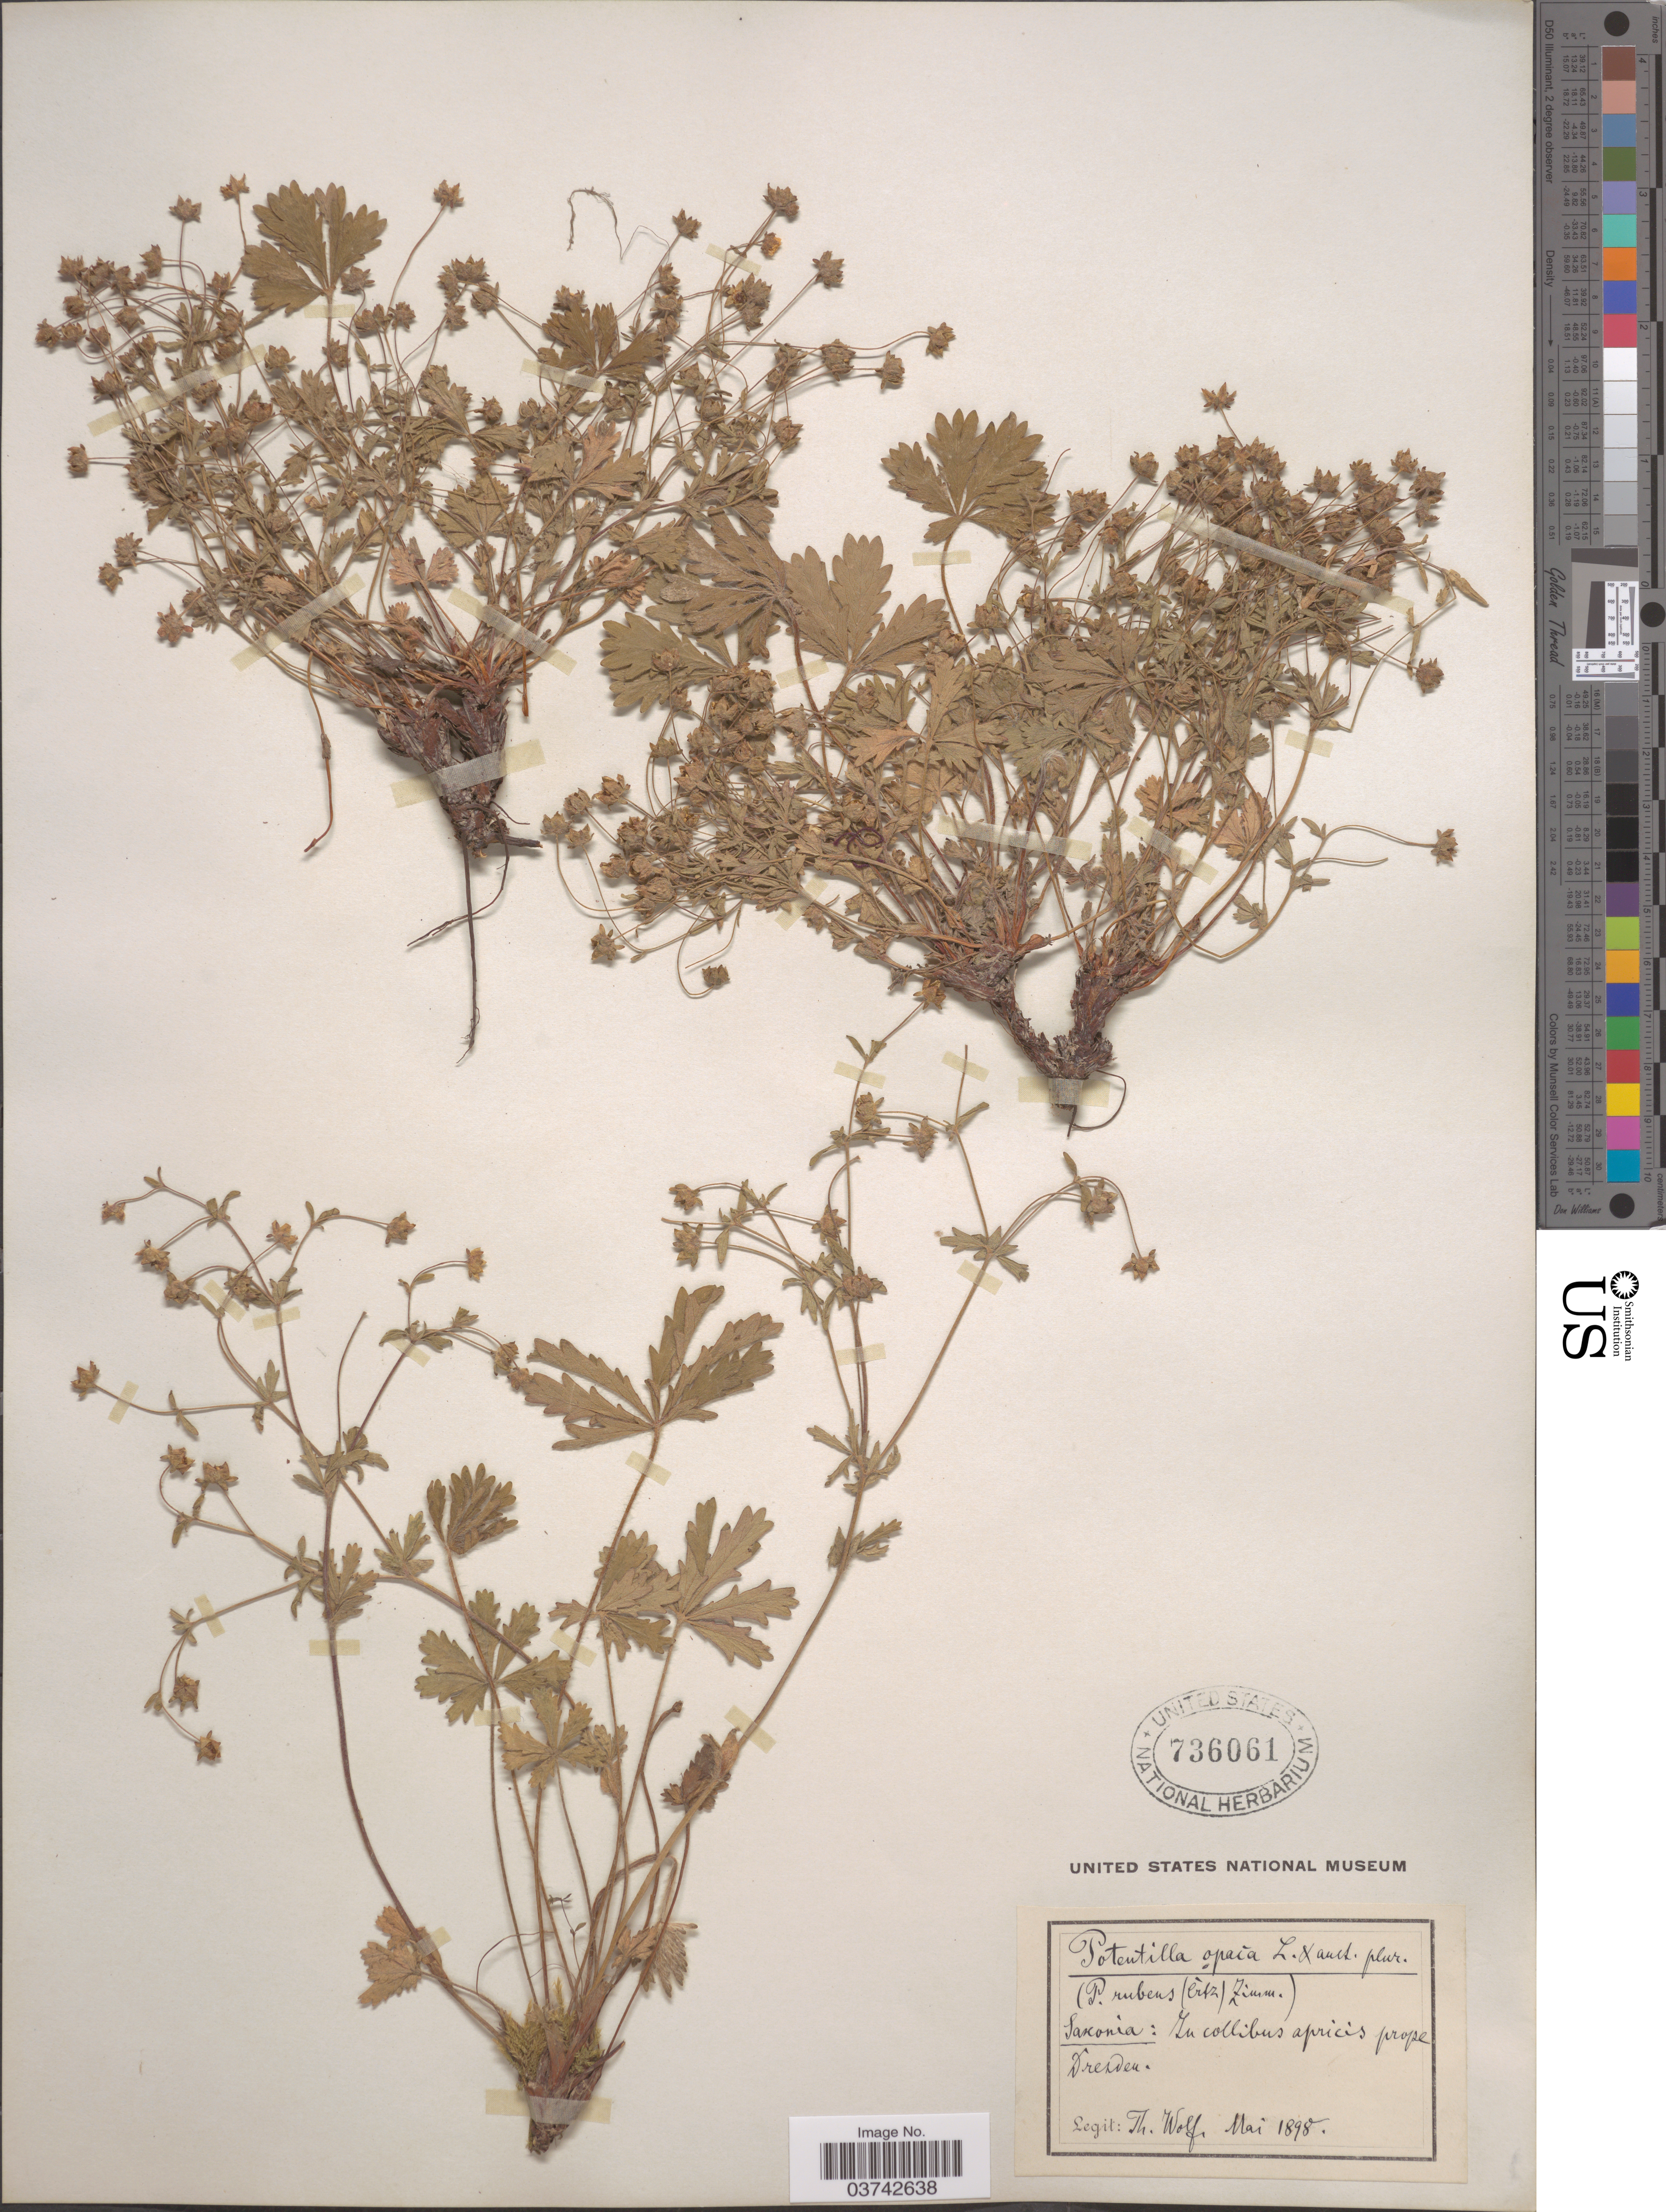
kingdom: Plantae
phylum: Tracheophyta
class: Magnoliopsida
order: Rosales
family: Rosaceae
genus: Potentilla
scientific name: Potentilla opaca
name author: L.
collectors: T. Wolf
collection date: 1898-05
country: Germany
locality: Saxonia: In collibus apricis prope Dresden.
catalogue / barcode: US 736061